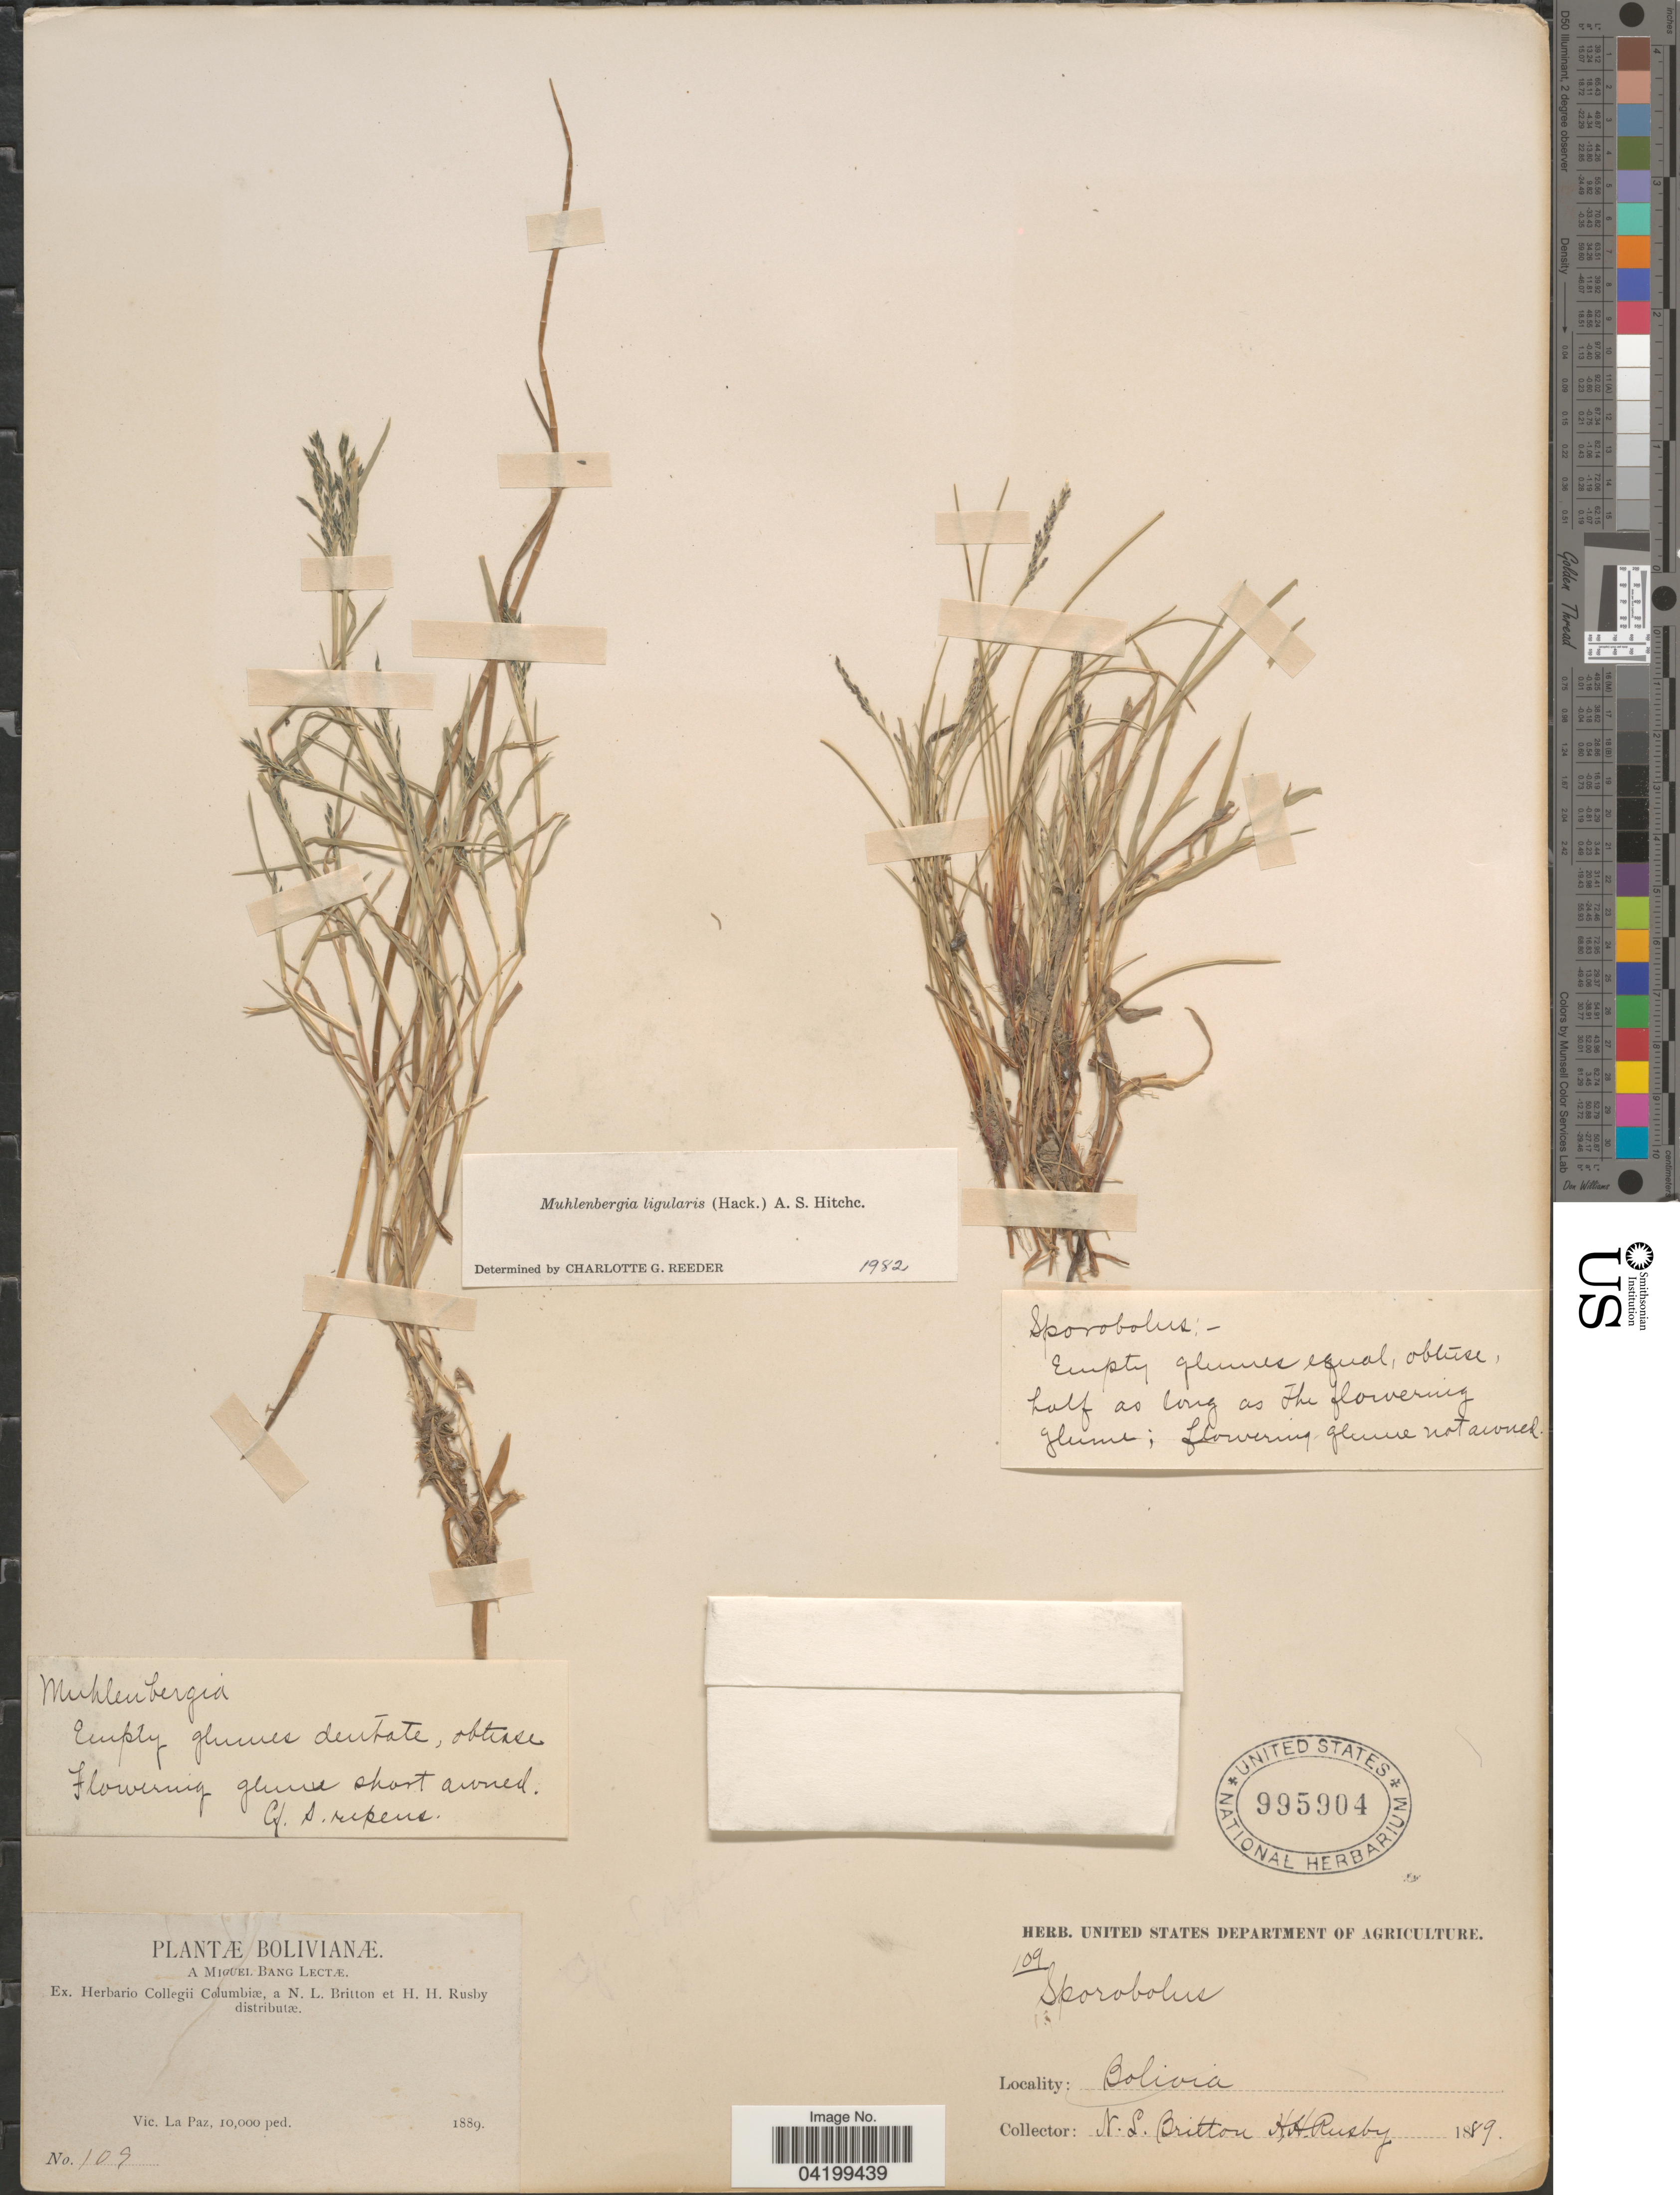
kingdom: Plantae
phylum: Tracheophyta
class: Liliopsida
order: Poales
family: Poaceae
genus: Muhlenbergia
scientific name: Muhlenbergia ligularis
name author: (Hack.) Hitchc.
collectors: M. Bang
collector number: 109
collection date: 1889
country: Bolivia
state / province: La Paz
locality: Vic. La Paz.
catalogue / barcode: US 995904